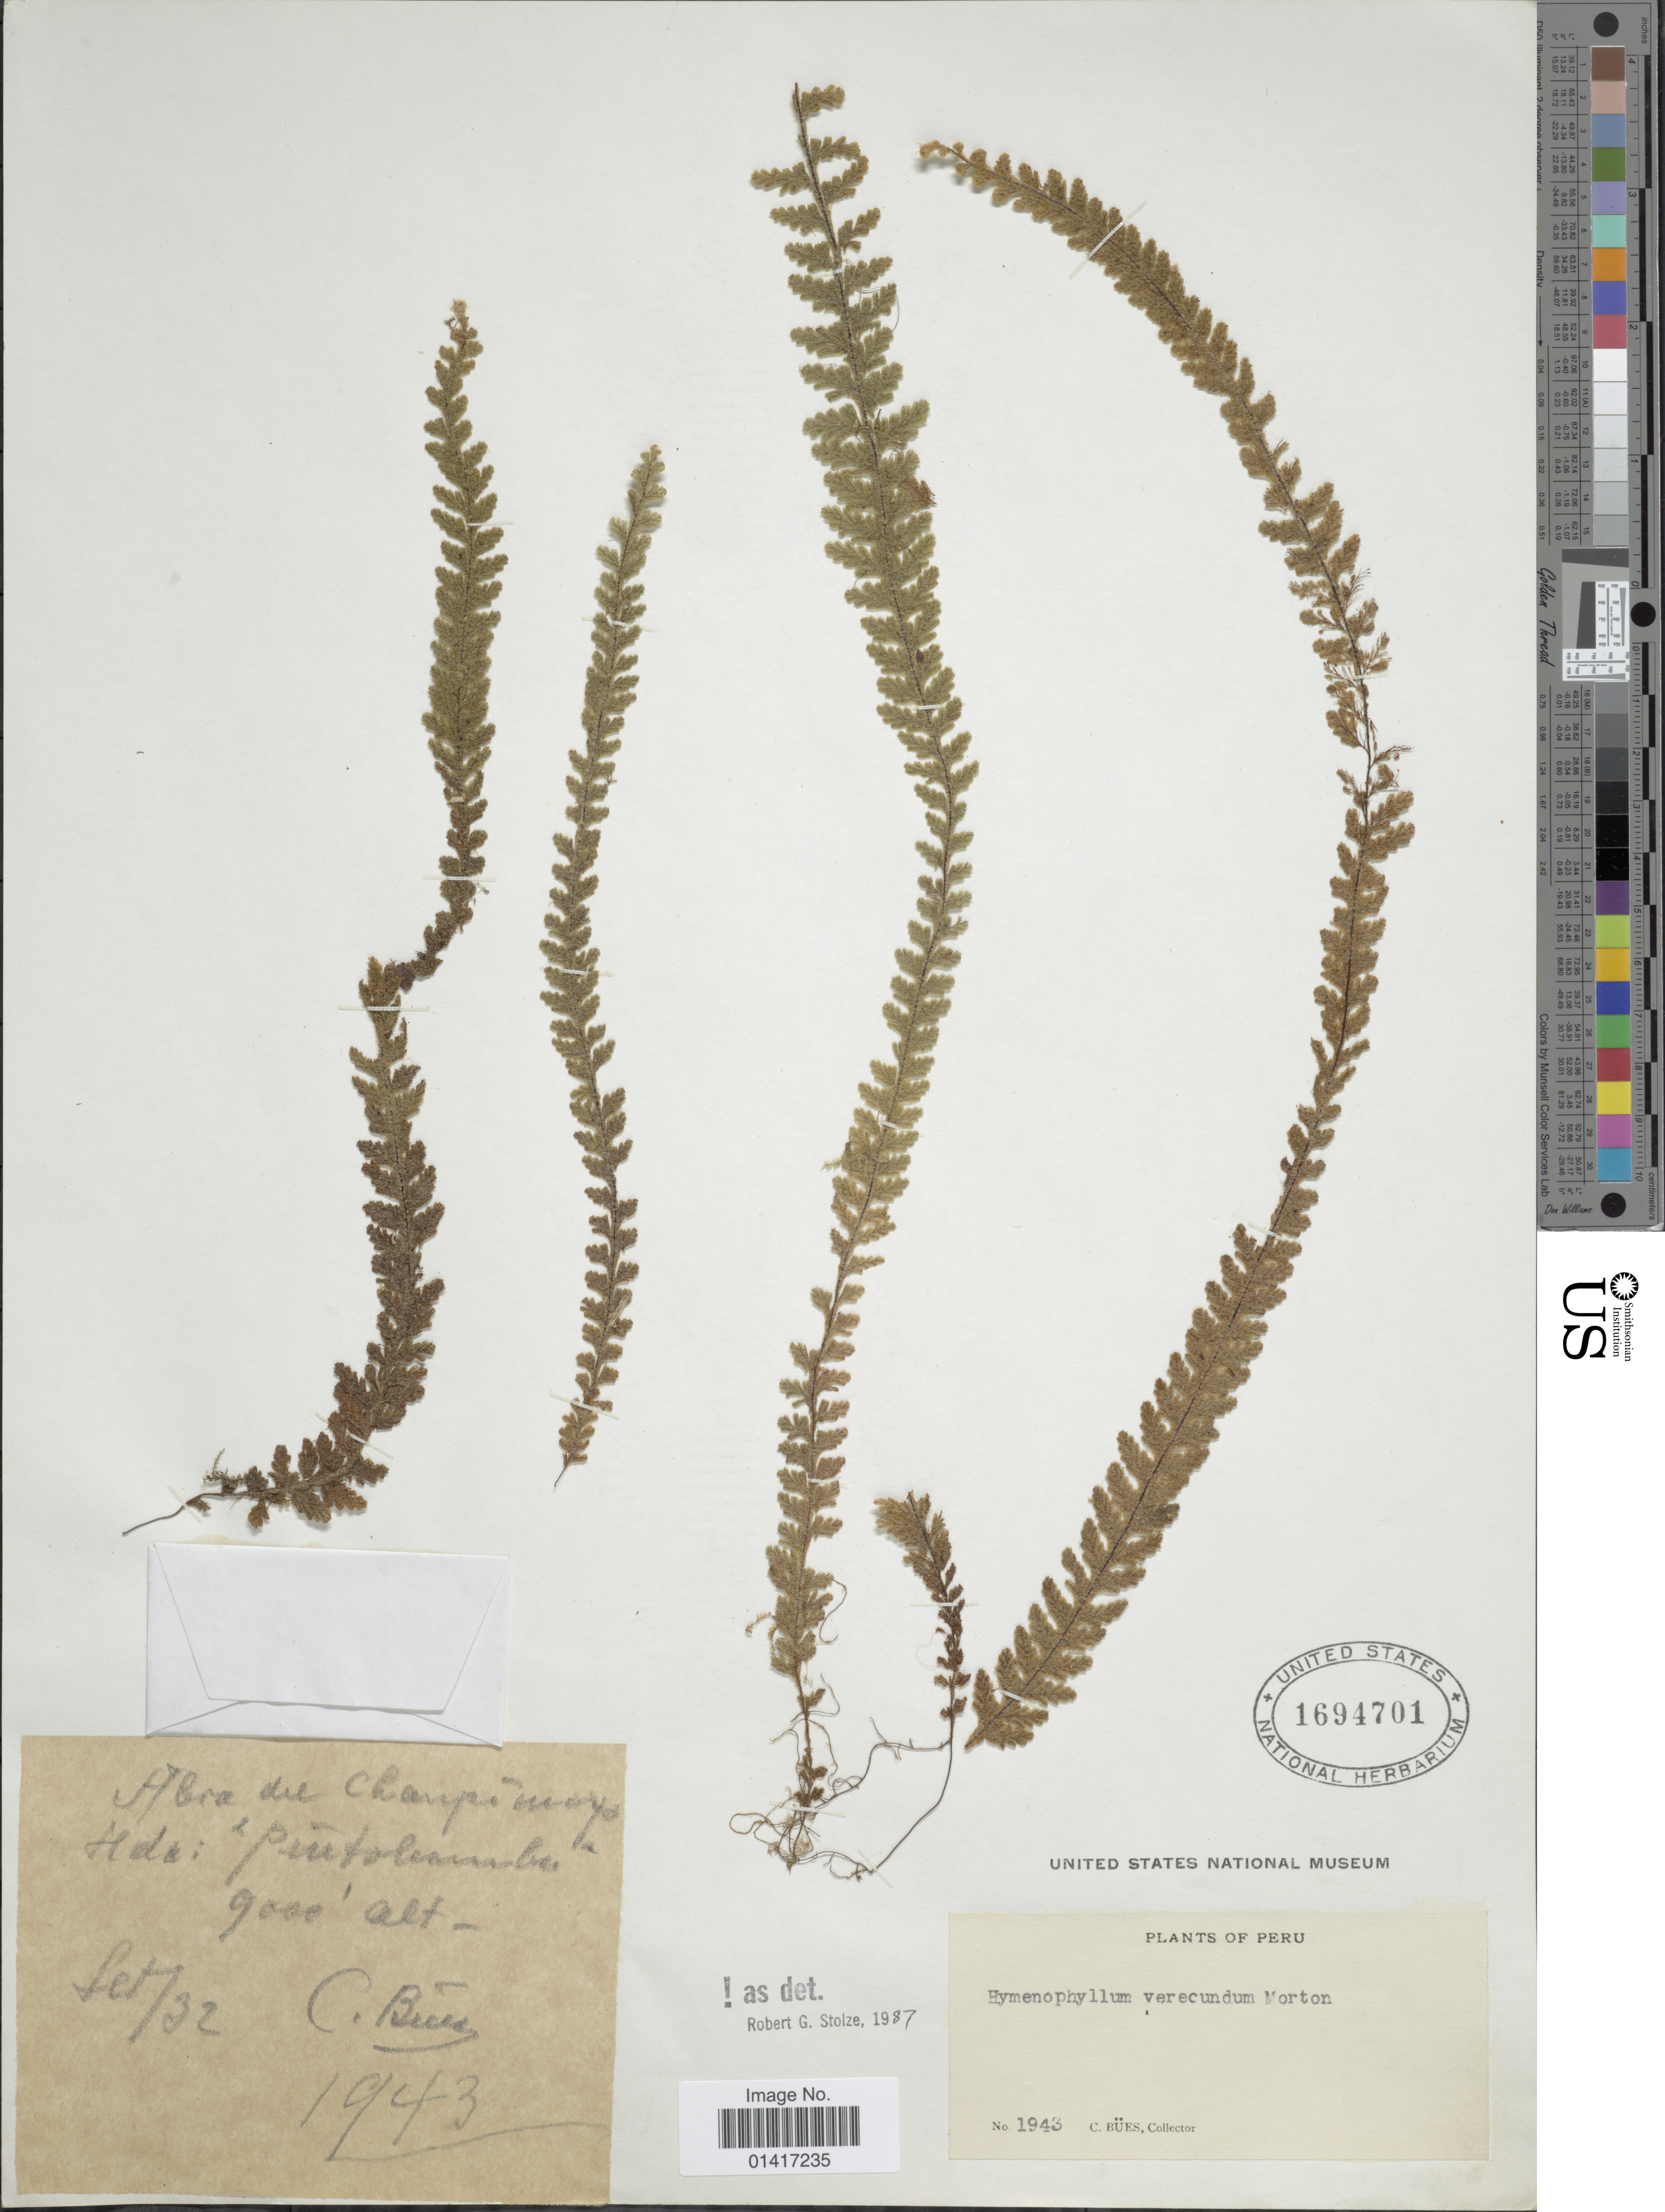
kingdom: Plantae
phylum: Tracheophyta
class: Polypodiopsida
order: Hymenophyllales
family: Hymenophyllaceae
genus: Hymenophyllum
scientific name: Hymenophyllum verecundum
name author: C.V. Morton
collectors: C. Bues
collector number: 1943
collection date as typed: Transcribed d/m/y: /9/32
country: Peru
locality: Abra du Champi Nique, Hda.: Patabamba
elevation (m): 2743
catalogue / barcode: US 1694701